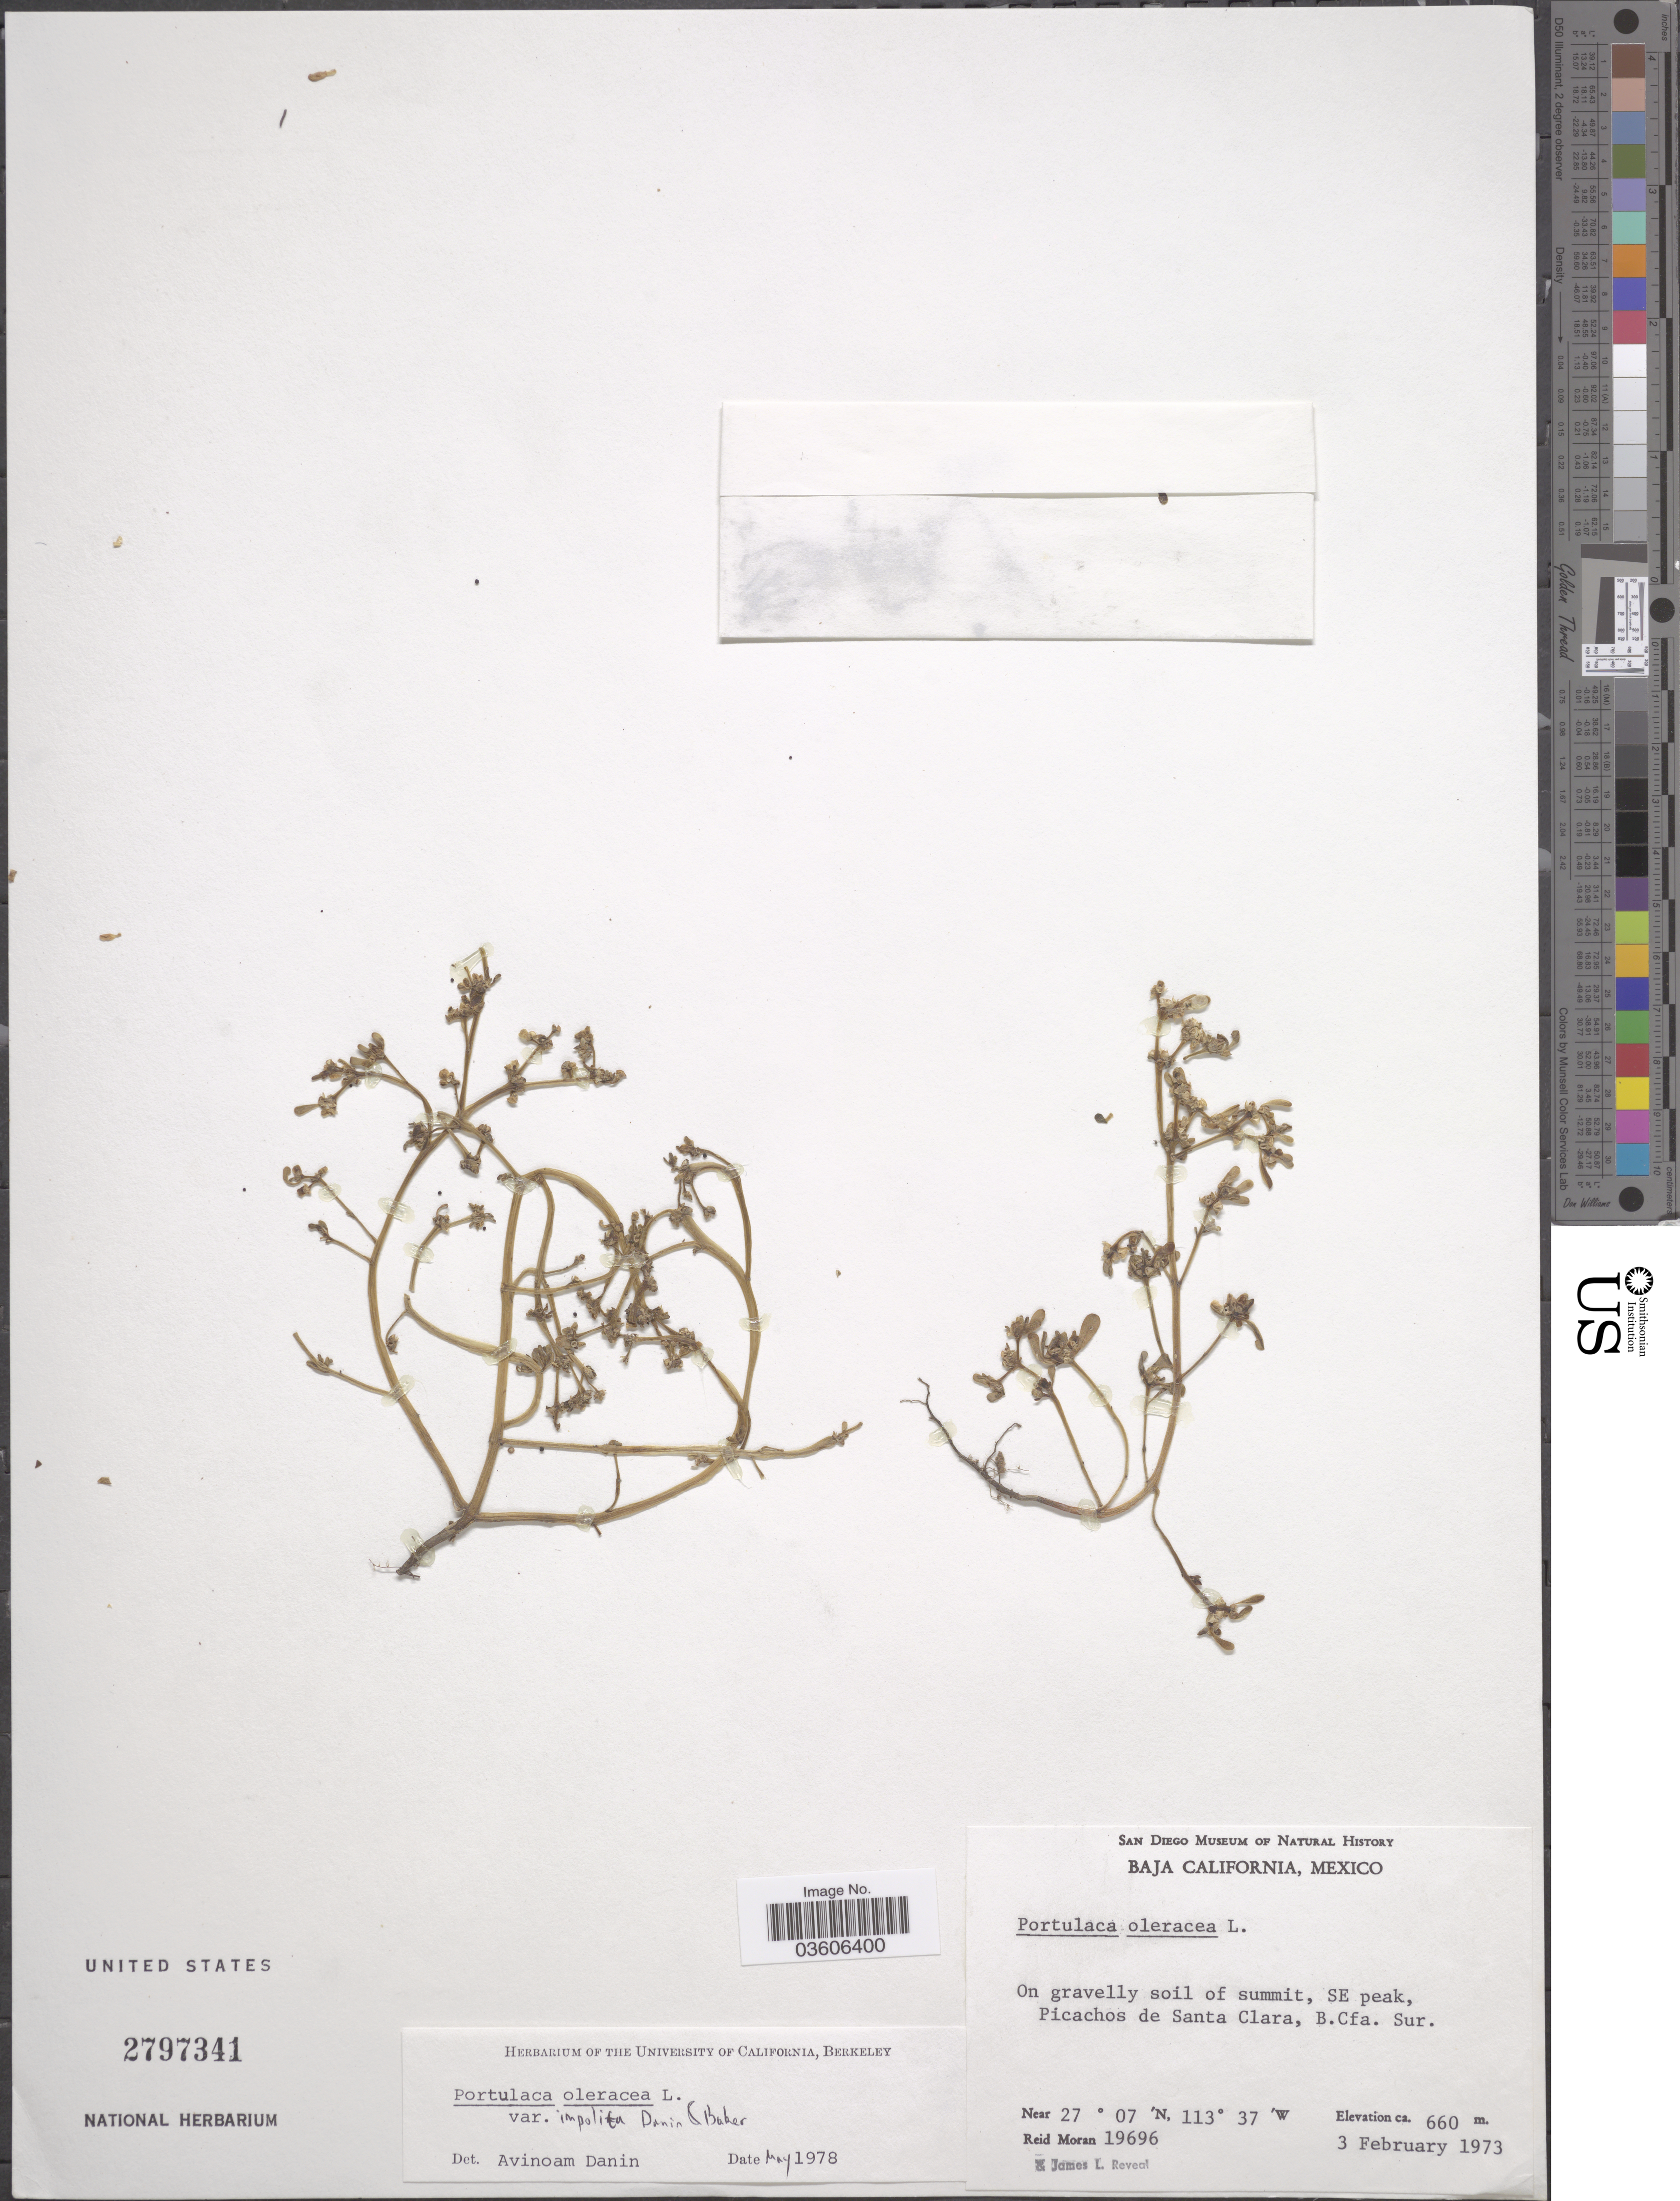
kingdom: Plantae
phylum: Tracheophyta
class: Magnoliopsida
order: Caryophyllales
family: Portulacaceae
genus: Portulaca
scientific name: Portulaca oleracea var. impolita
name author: Danin & H.G. Baker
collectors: R. Moran & J. L. Reveal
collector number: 19696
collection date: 1973-02-03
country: Mexico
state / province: Baja California Sur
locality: SE peak, Picachos de Santa Clara.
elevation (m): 660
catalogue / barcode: US 2797341